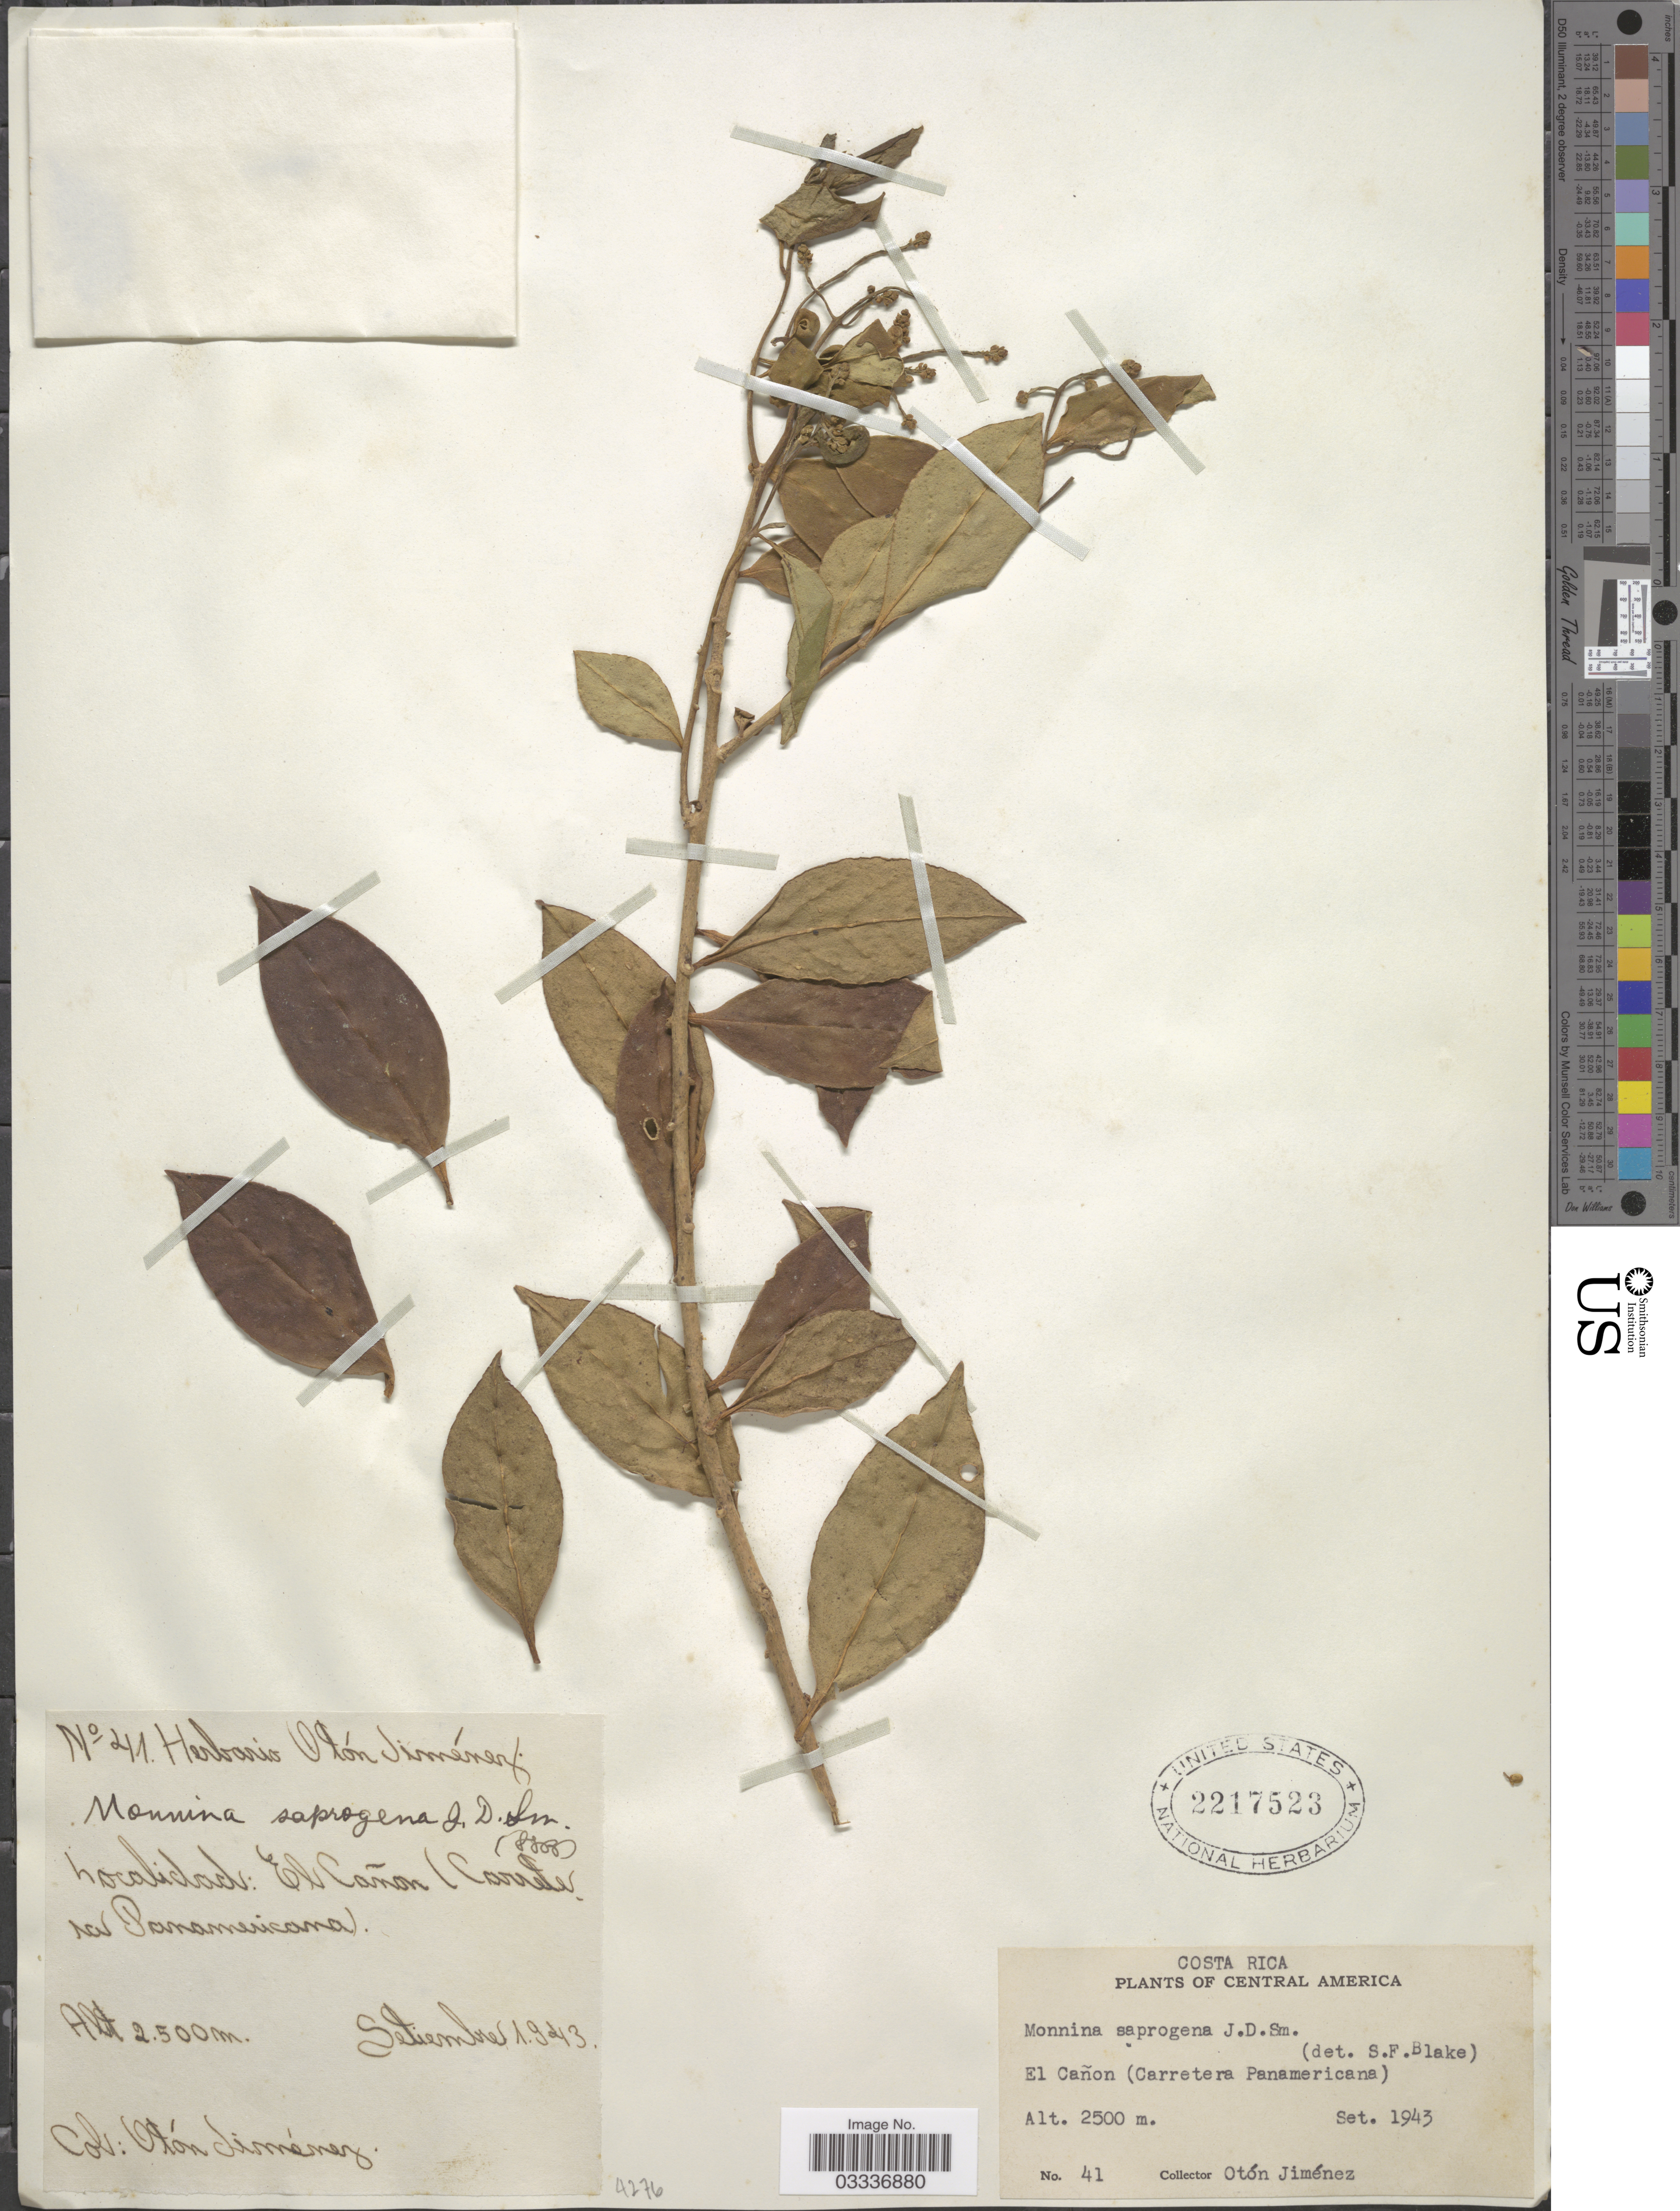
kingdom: Plantae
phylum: Tracheophyta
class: Magnoliopsida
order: Fabales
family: Polygalaceae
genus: Monnina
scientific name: Monnina saprogena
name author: Donn. Sm.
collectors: O. Jimenez L.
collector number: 41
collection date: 1943-09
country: Costa Rica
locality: El Cañon (Carretera Panamericana).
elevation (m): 2500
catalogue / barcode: US 2217523